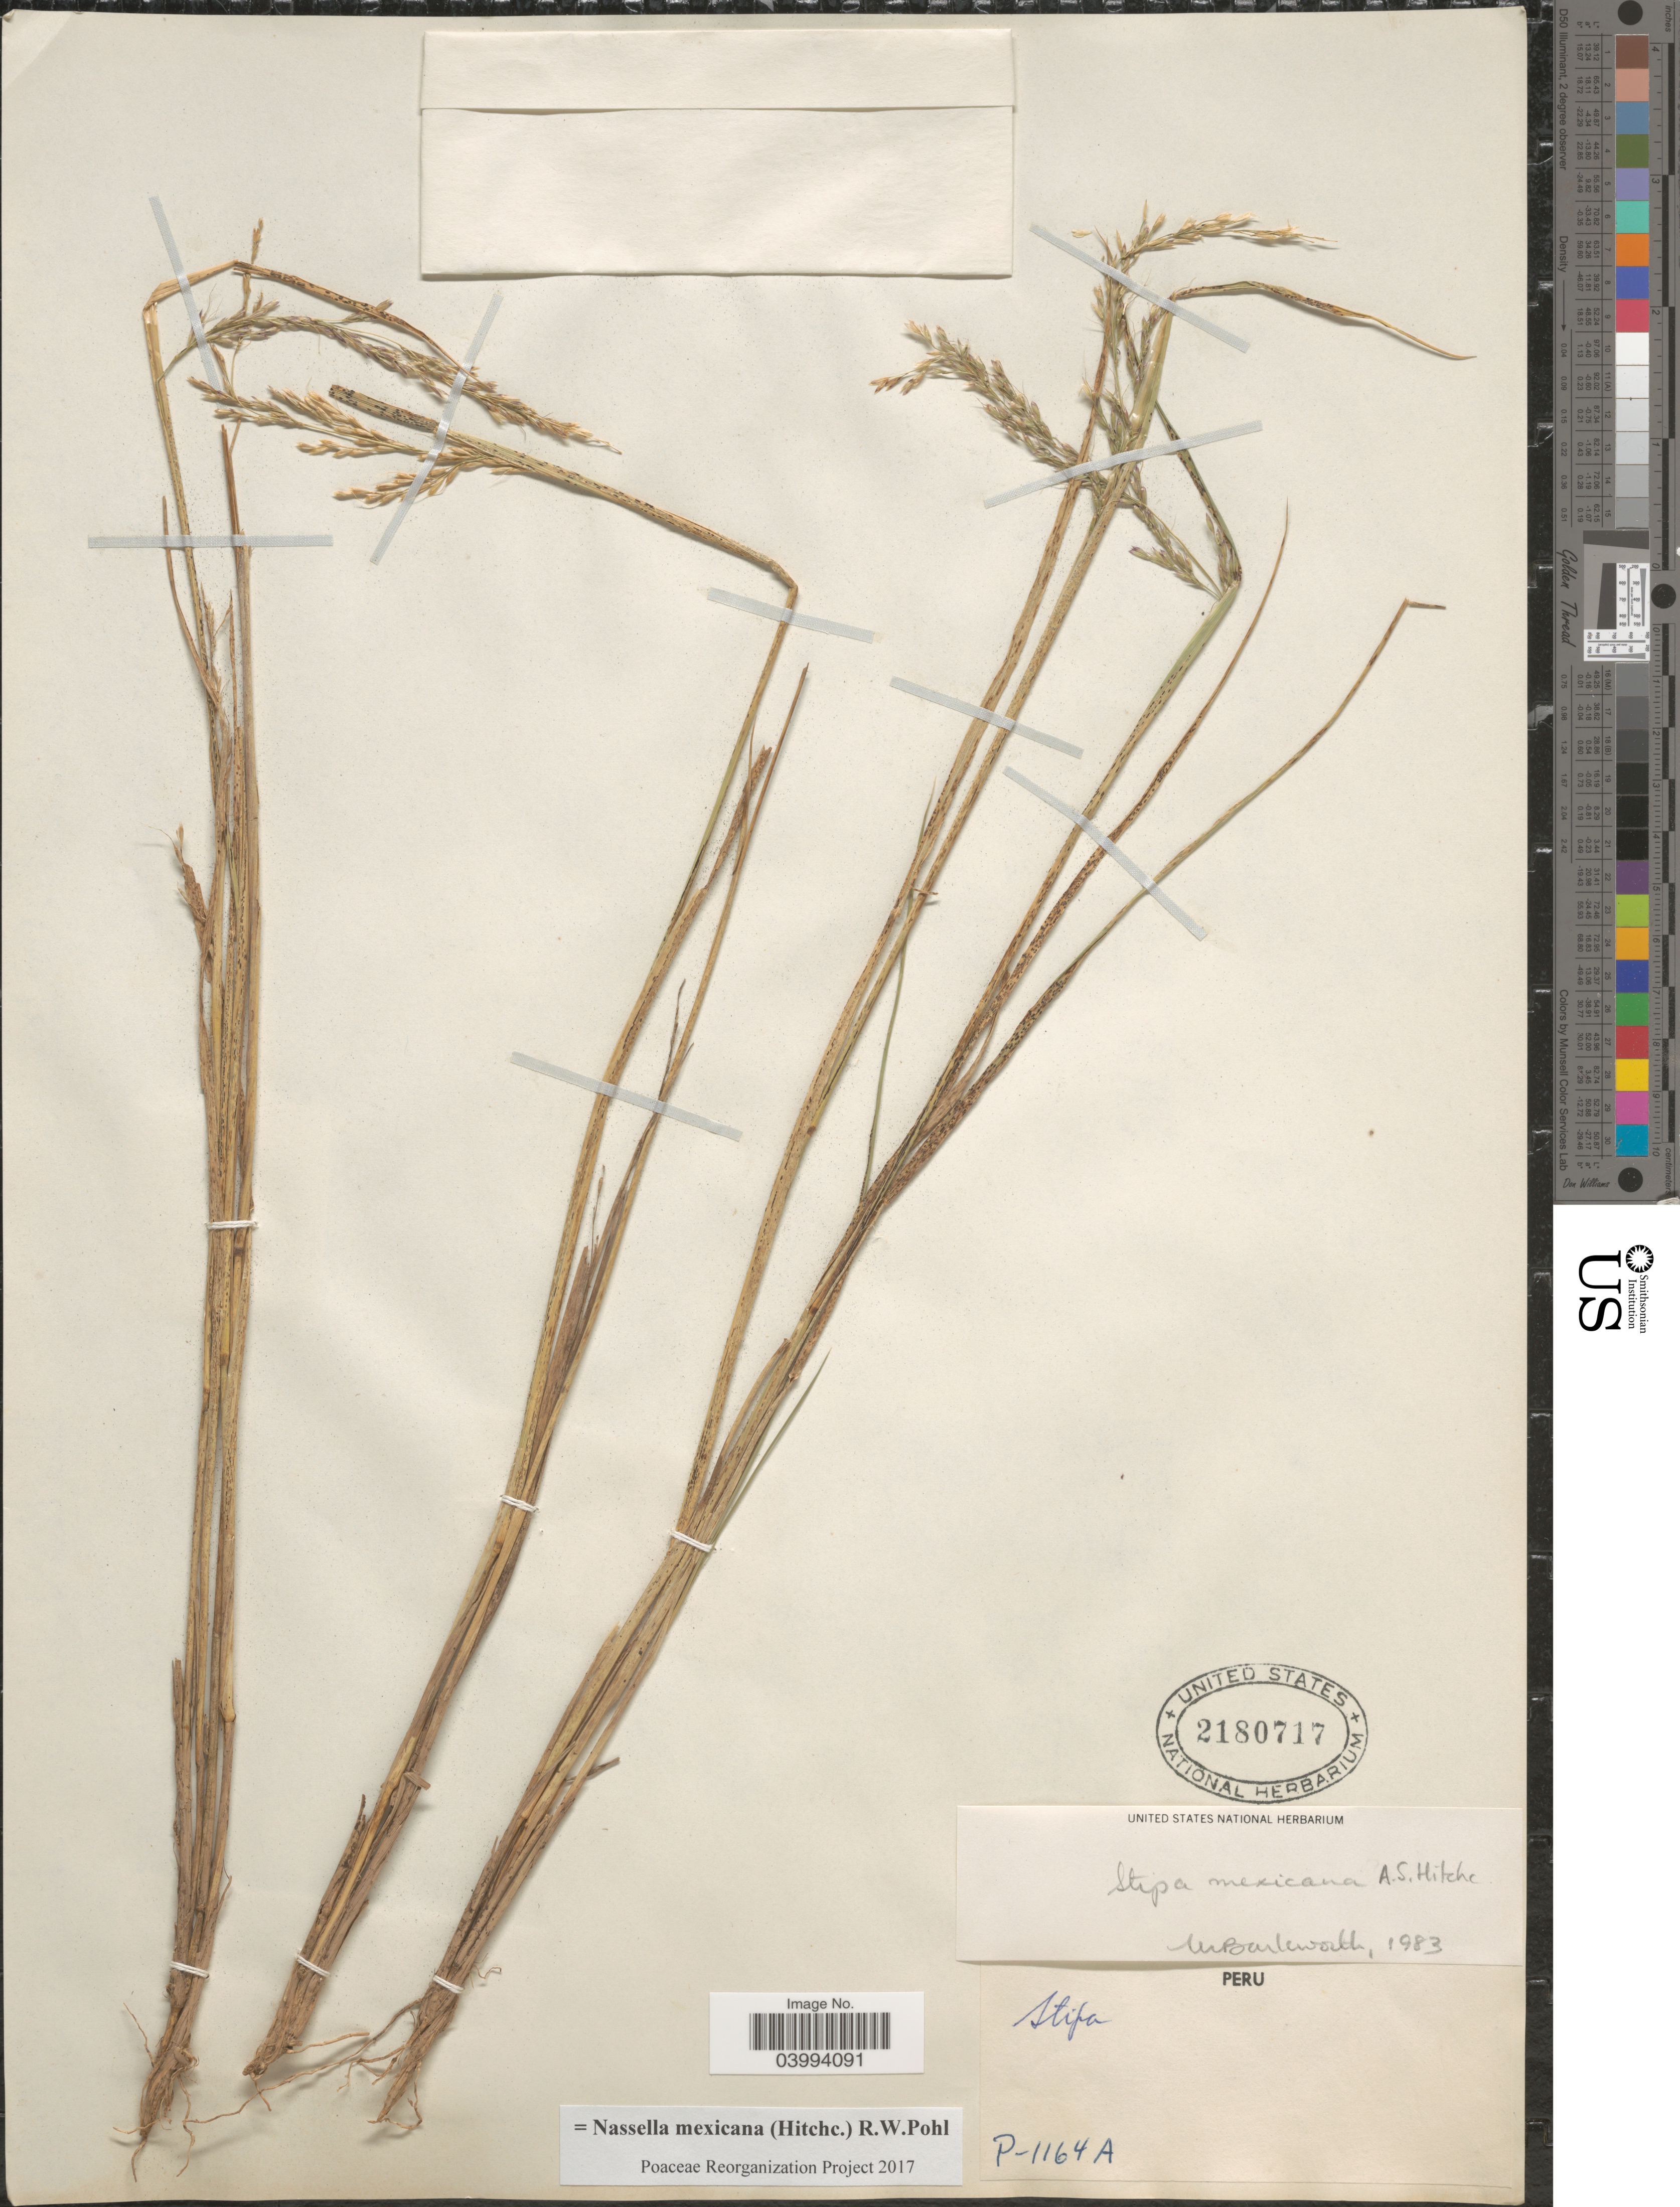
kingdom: Plantae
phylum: Tracheophyta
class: Liliopsida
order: Poales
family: Poaceae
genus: Nassella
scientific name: Nassella mexicana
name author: (Hitchc.) R.W. Pohl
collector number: P-1164A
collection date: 1983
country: Peru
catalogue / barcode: US 2180717